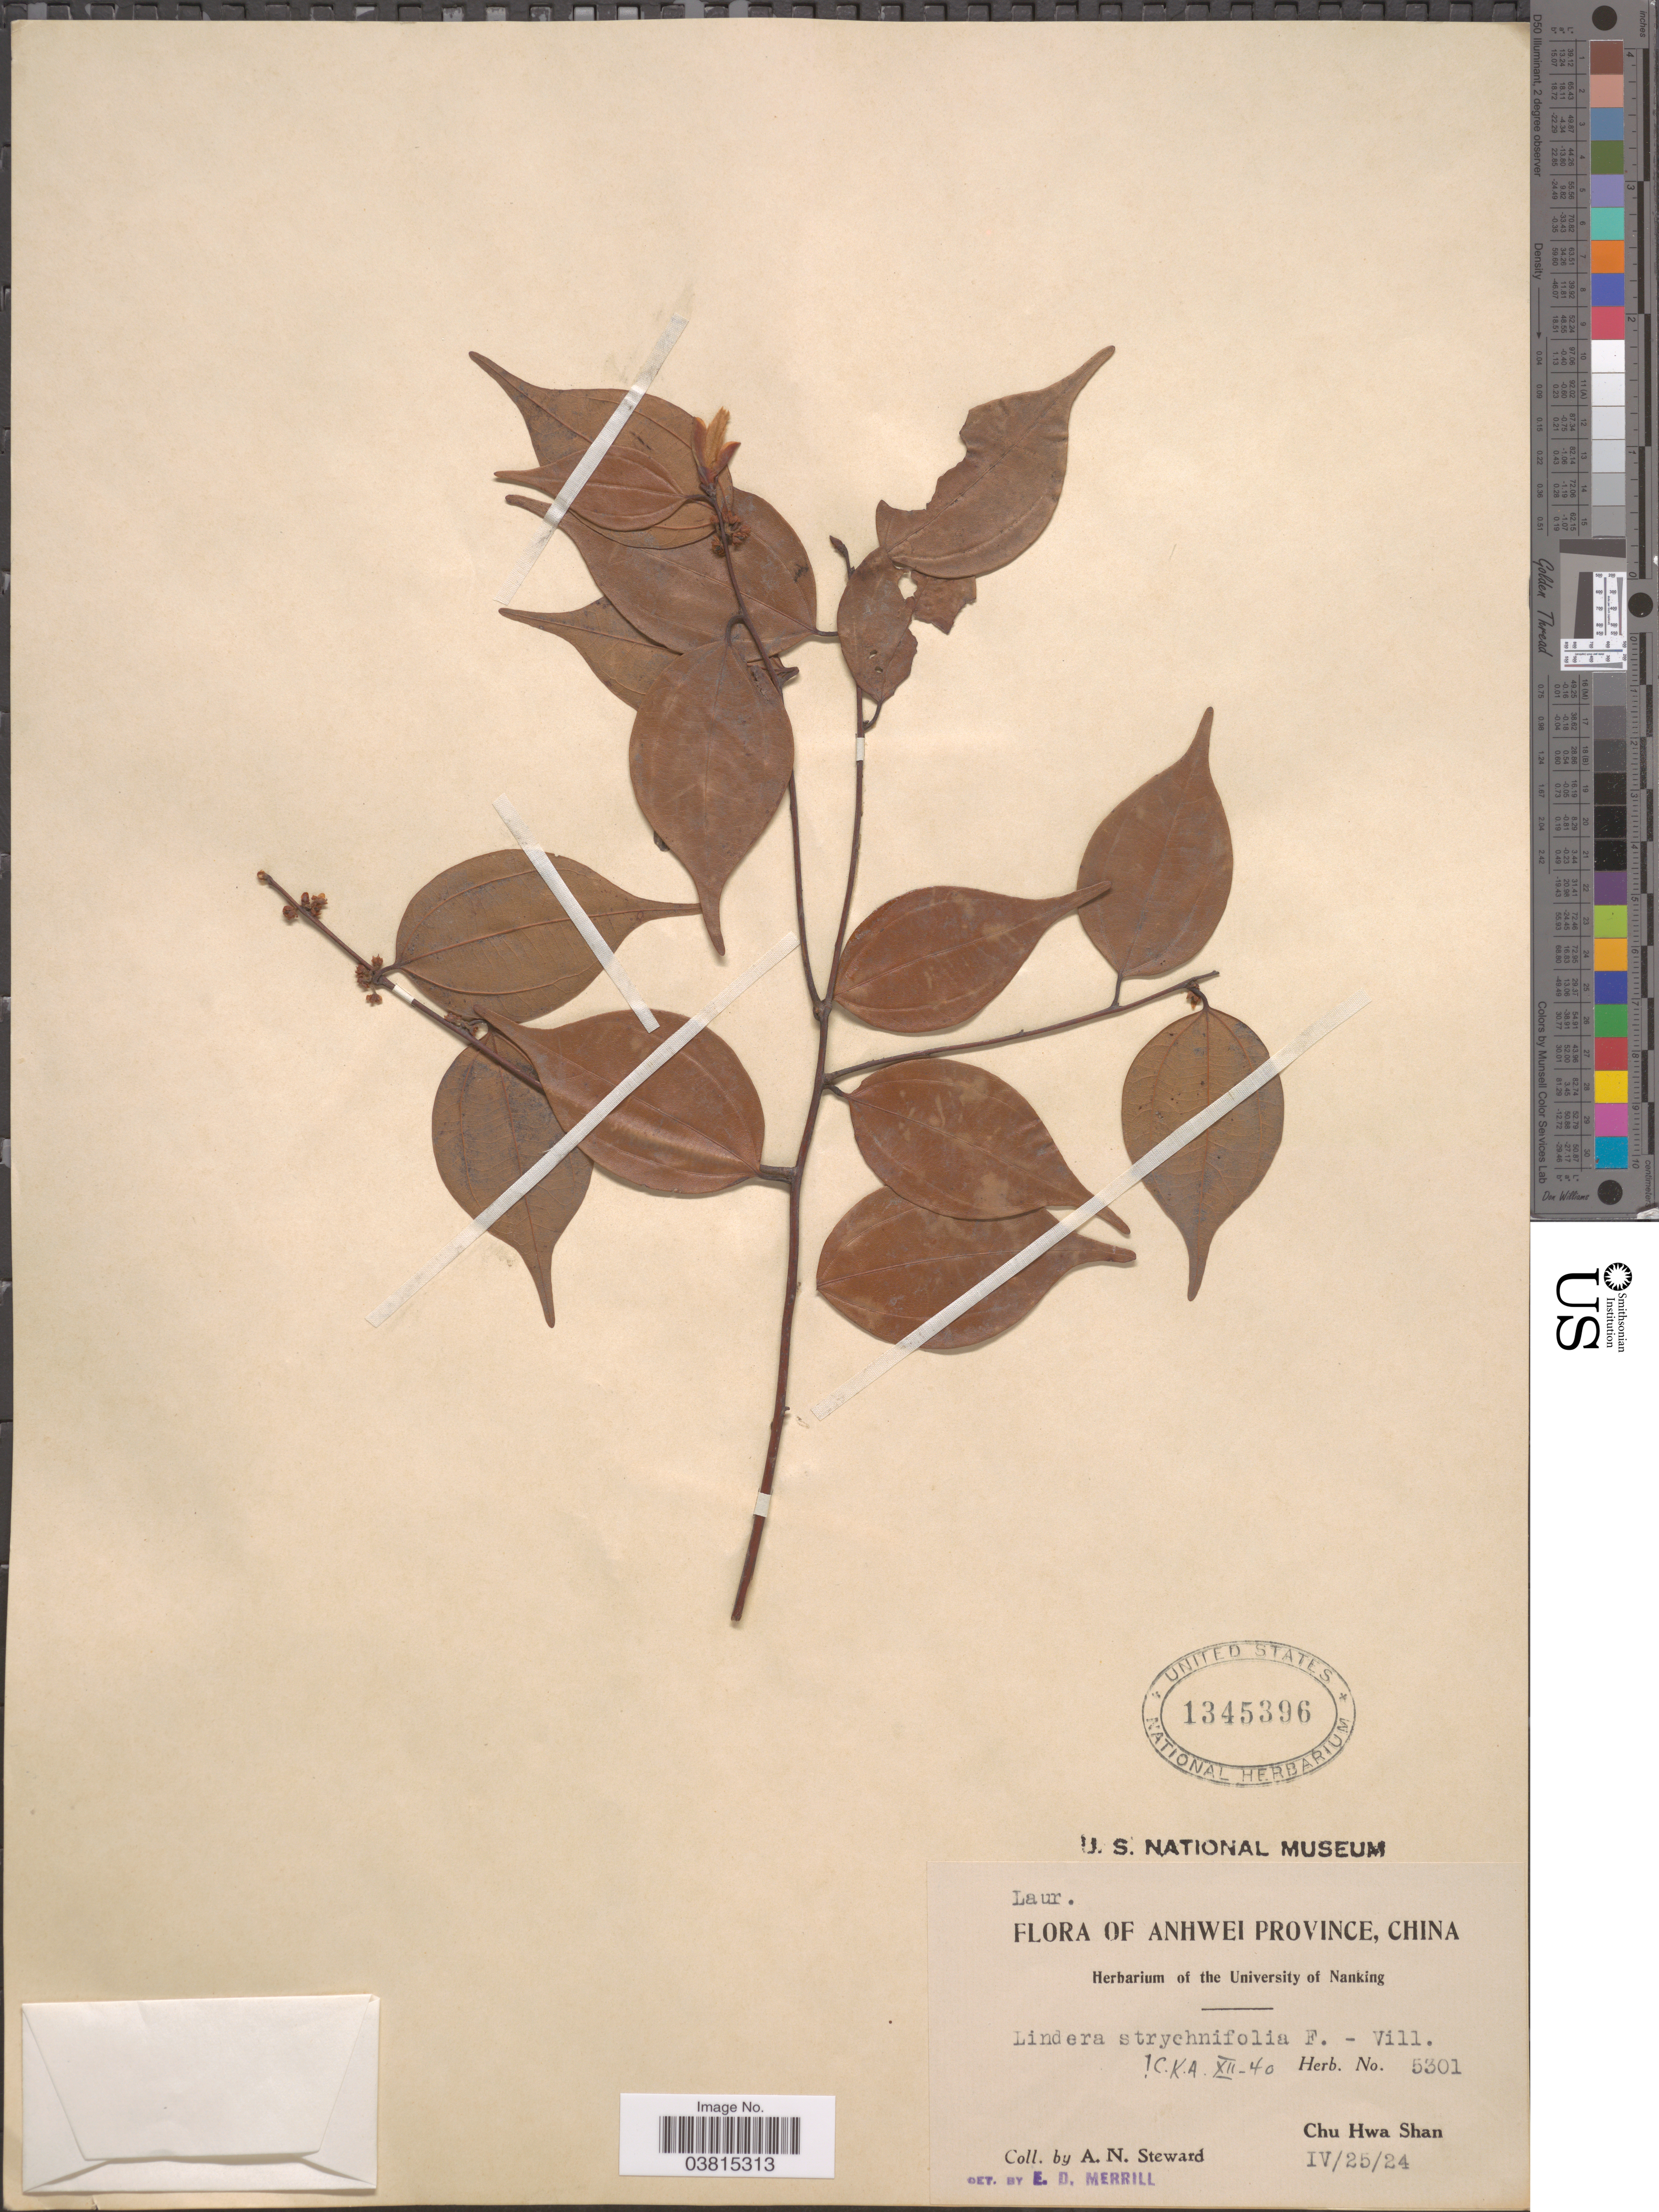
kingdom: Plantae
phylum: Tracheophyta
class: Magnoliopsida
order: Laurales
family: Lauraceae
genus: Lindera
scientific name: Lindera strychnifolia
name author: Fern.-Vill.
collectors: A. N. Steward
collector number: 5301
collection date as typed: Transcribed d/m/y: 25/4/24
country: China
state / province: Anhui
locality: Anhwei Province. Chu Hwa Shan.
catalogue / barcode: US 1345396